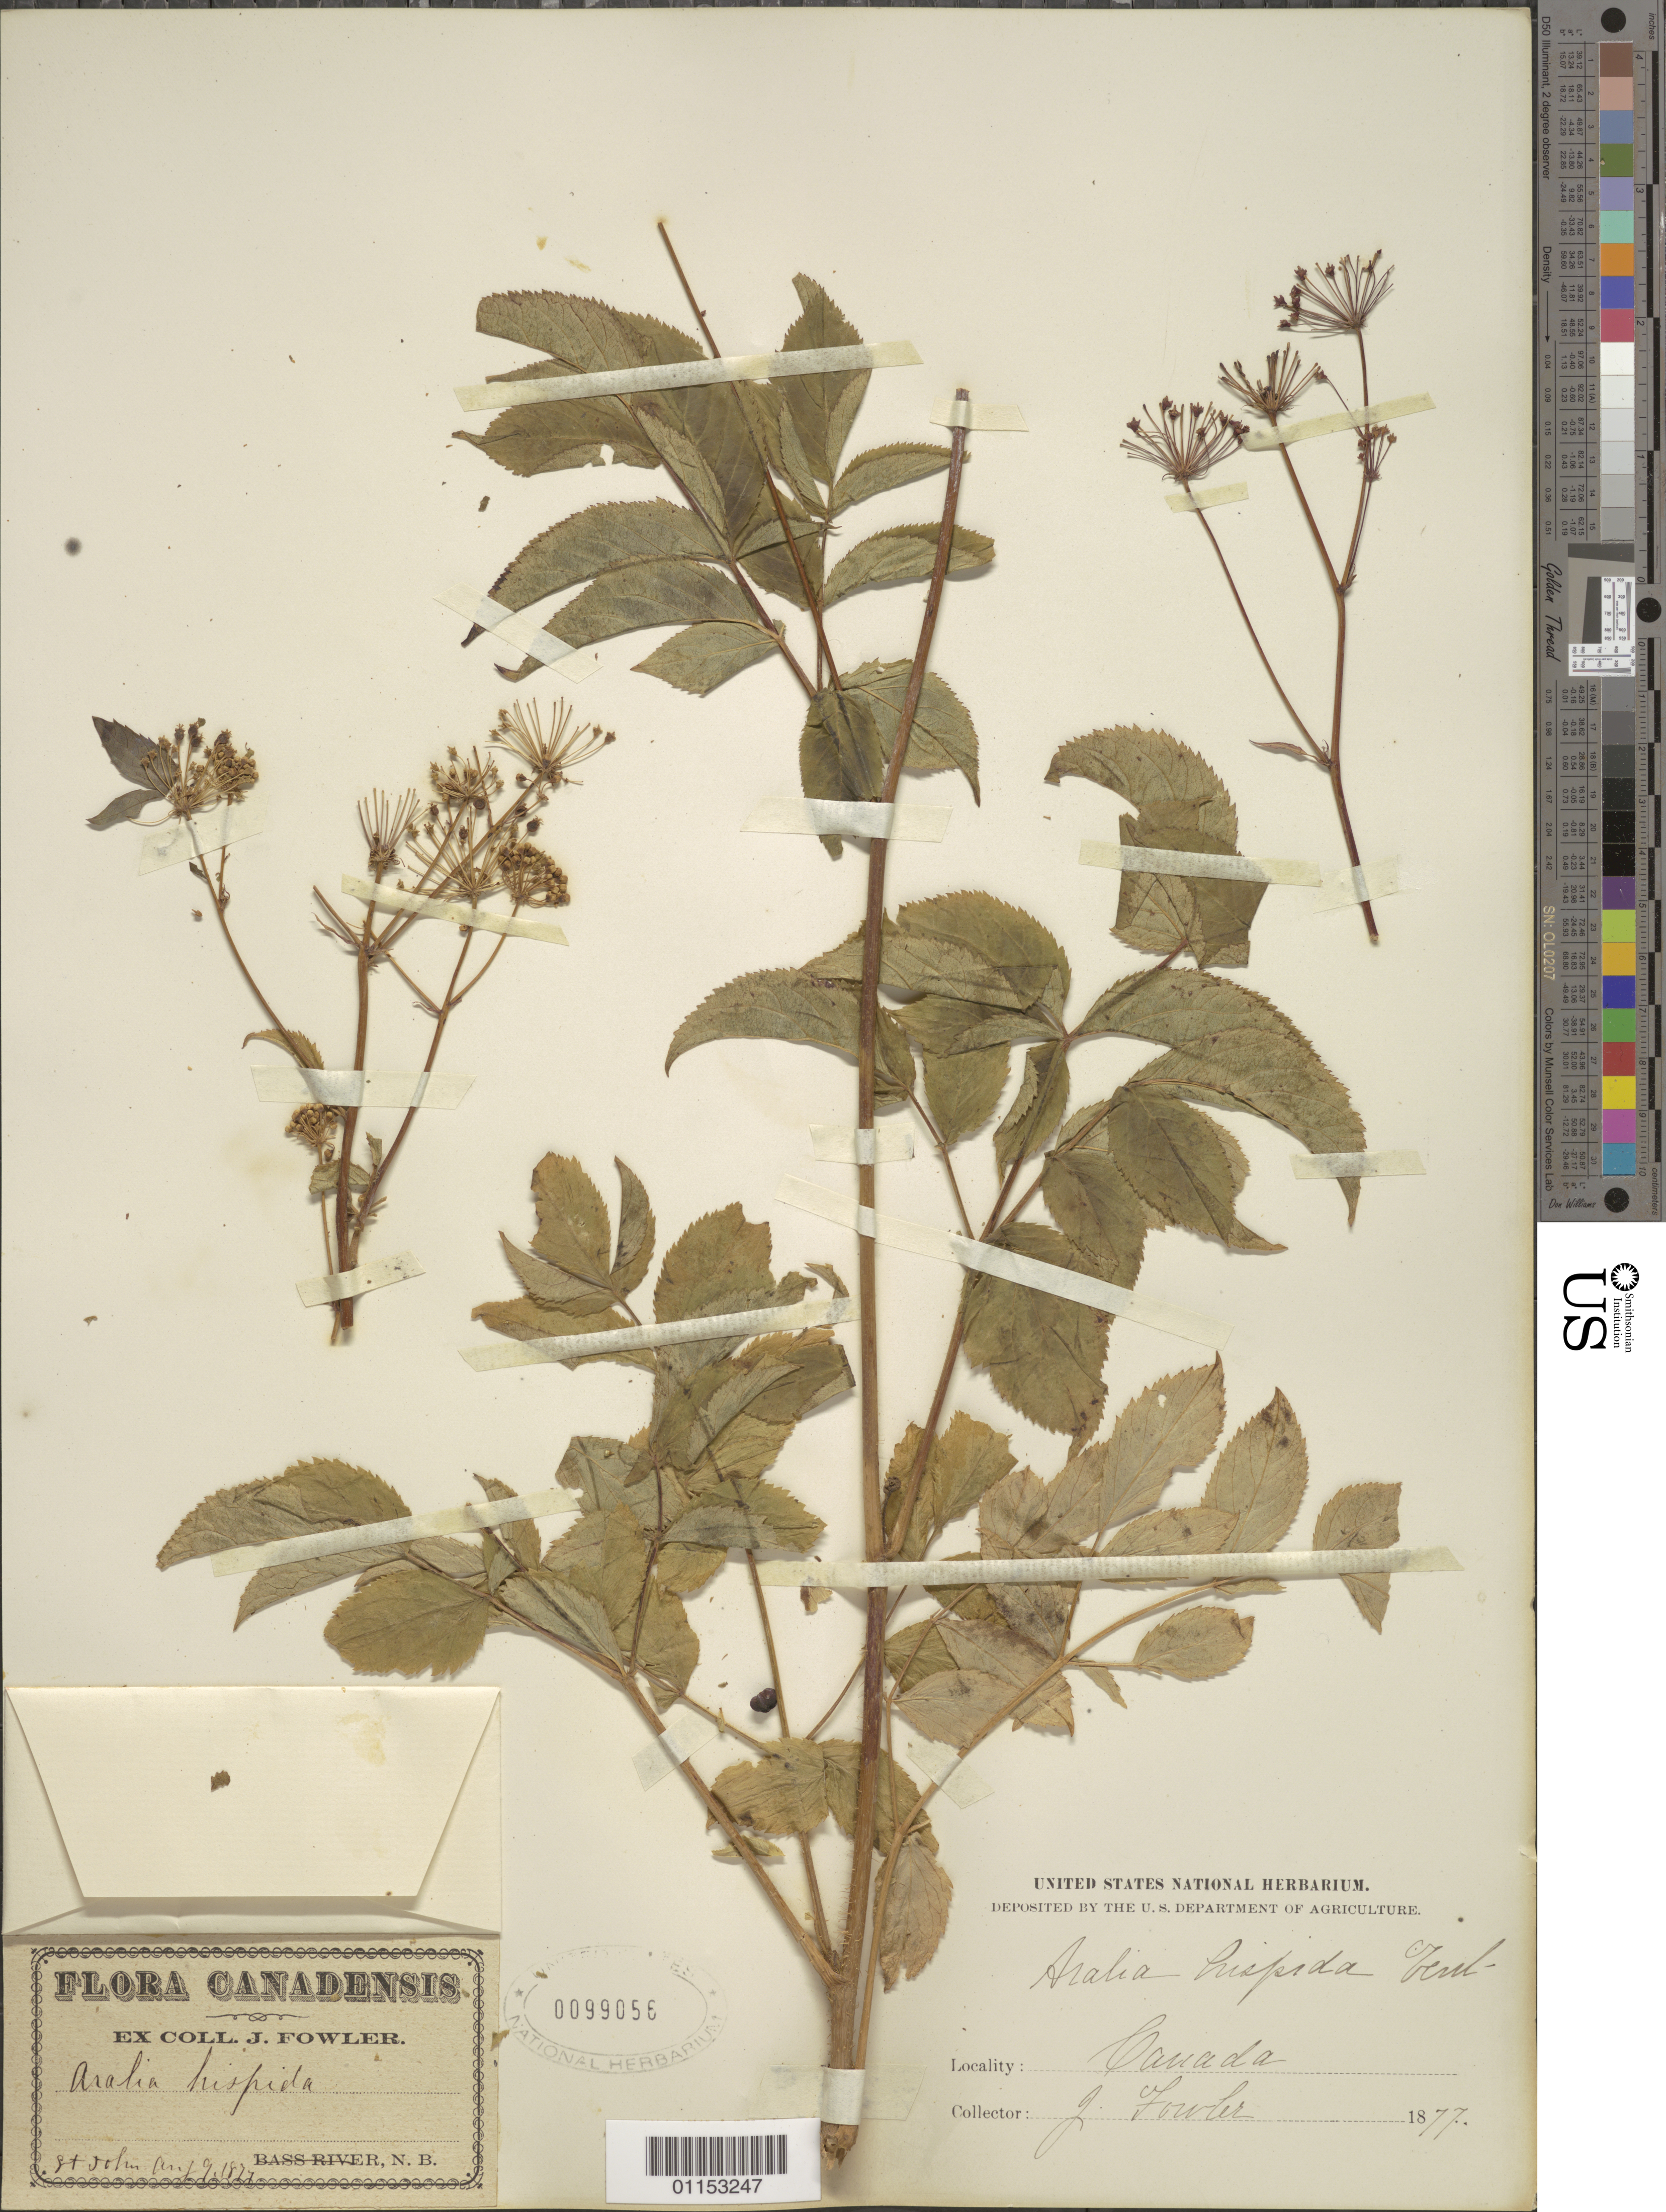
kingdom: Plantae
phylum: Tracheophyta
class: Magnoliopsida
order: Apiales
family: Araliaceae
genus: Aralia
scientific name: Aralia hispida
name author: Vent.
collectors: ex herb. J. Fowler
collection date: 1877-08-09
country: Canada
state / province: New Brunswick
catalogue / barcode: US 99056